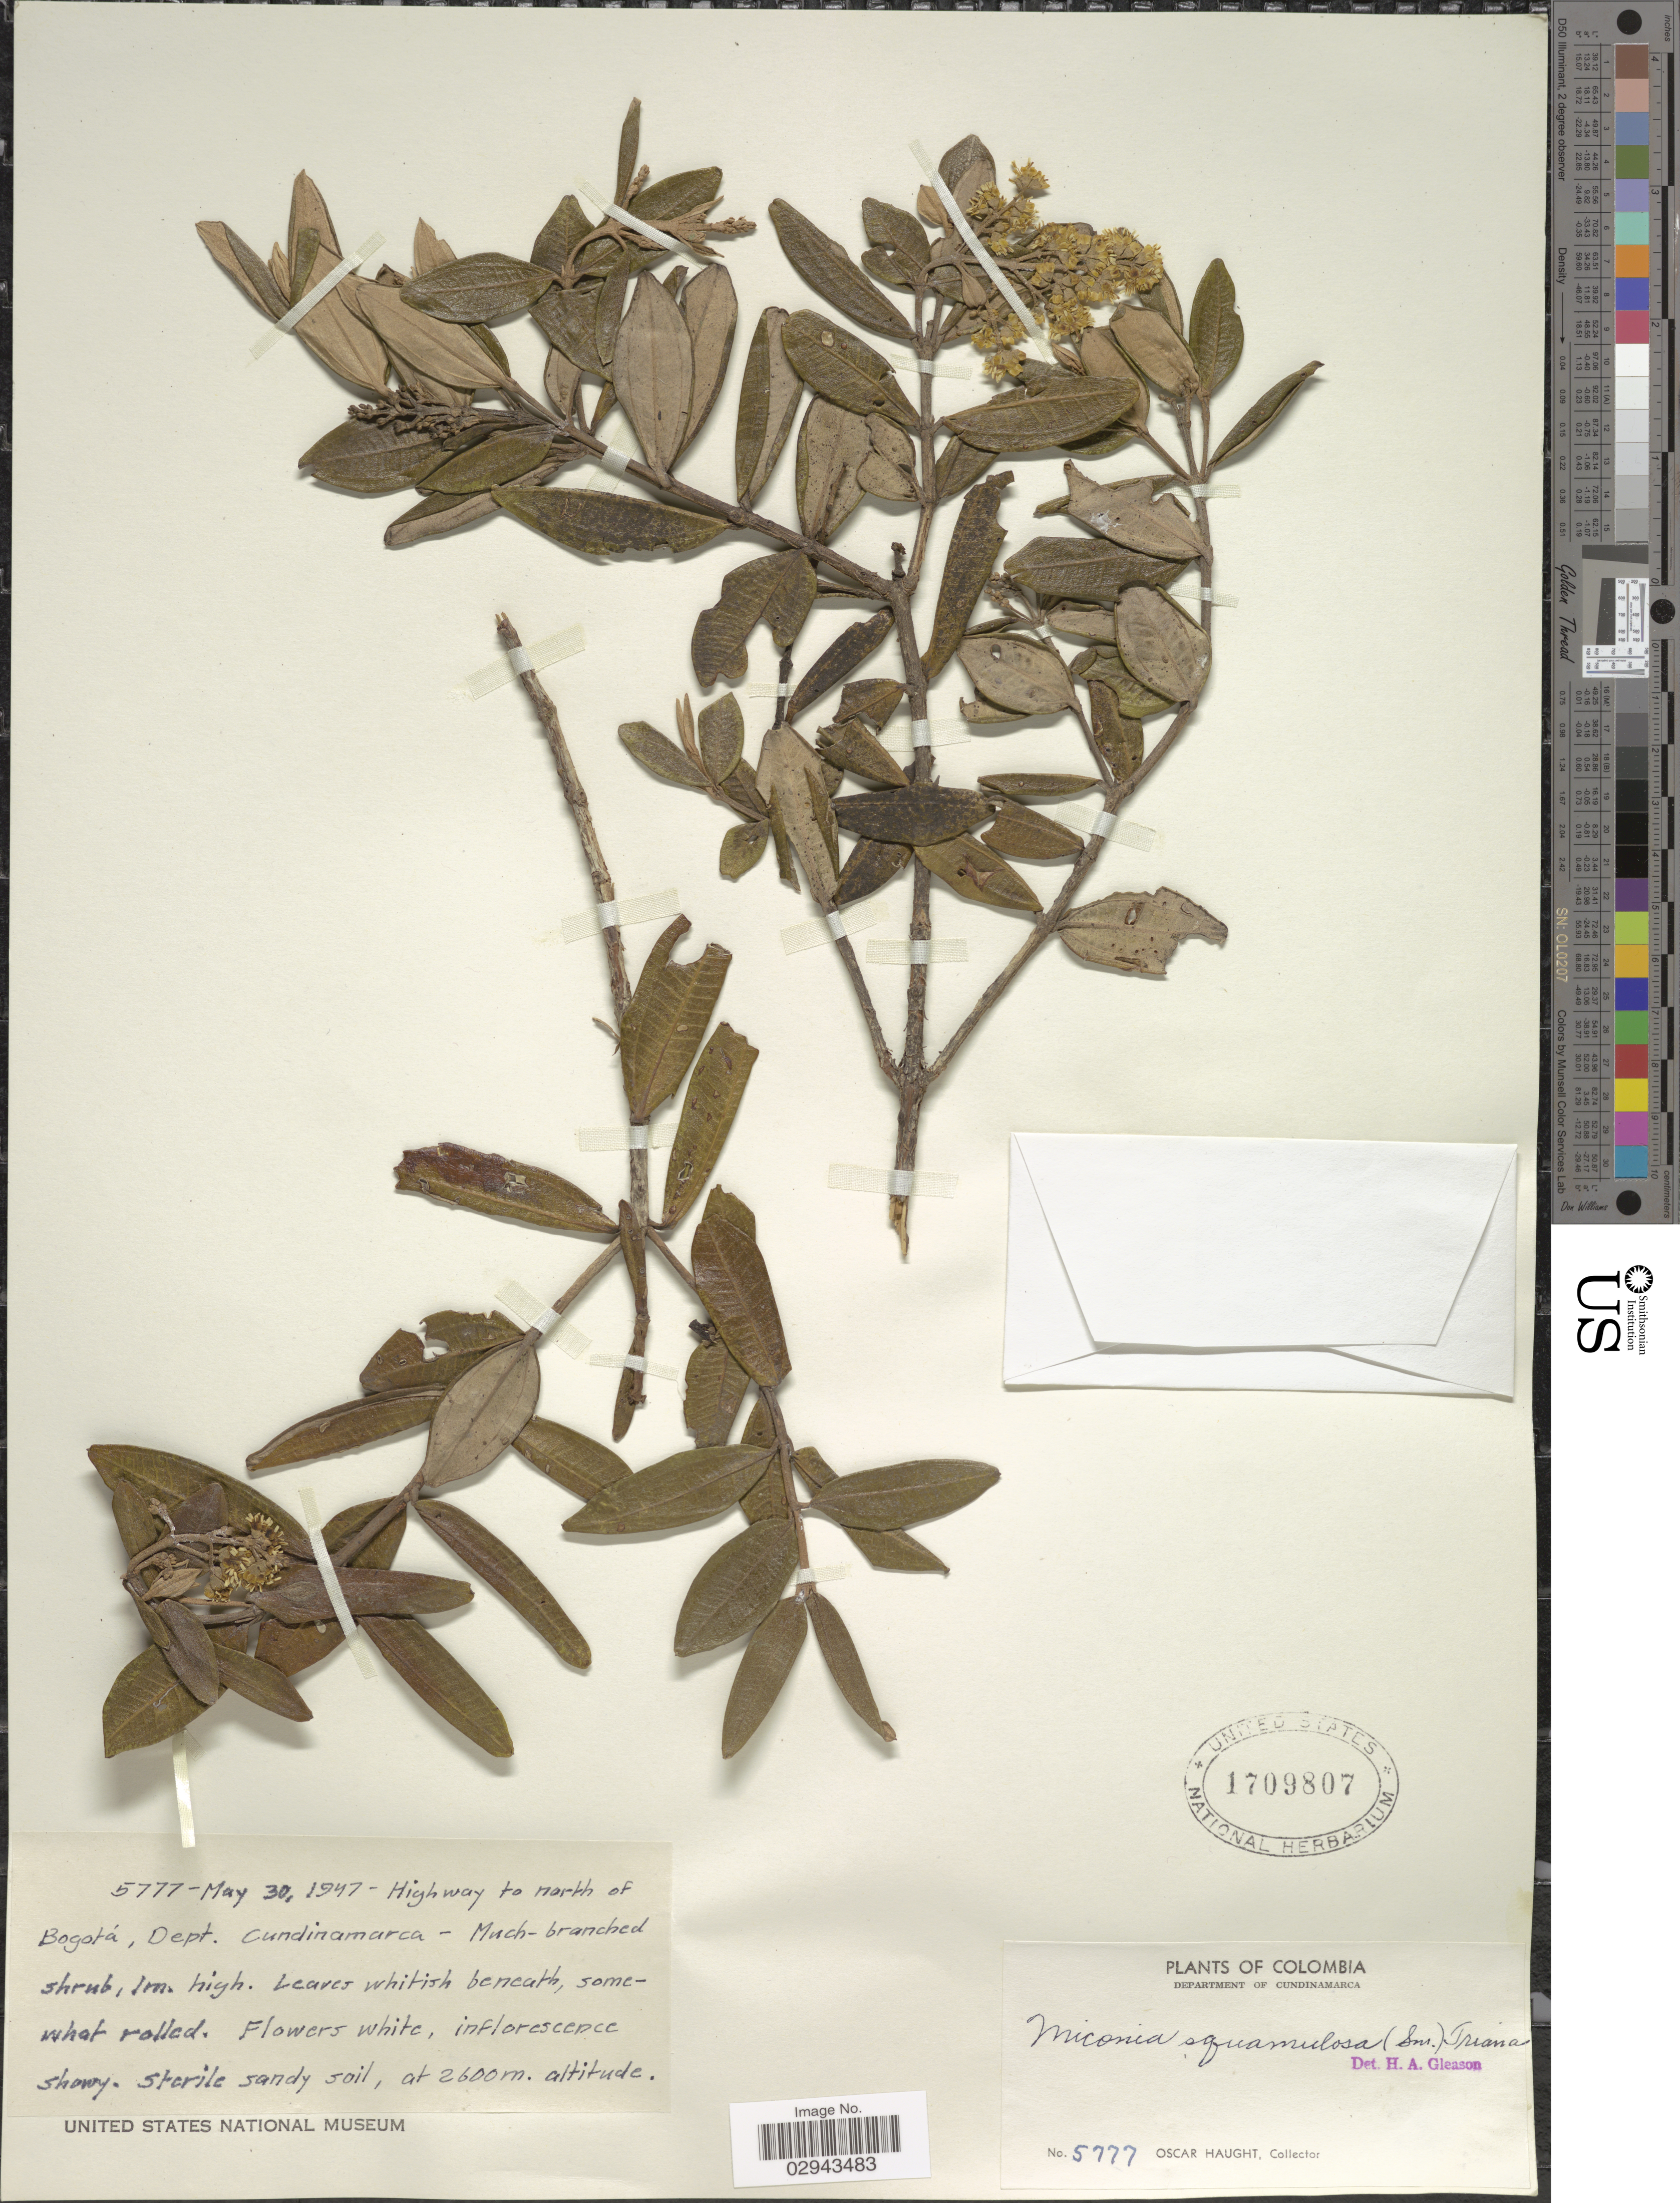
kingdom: Plantae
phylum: Tracheophyta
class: Magnoliopsida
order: Myrtales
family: Melastomataceae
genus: Miconia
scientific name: Miconia squamulosa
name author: (Sm.) Triana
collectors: O. L. Haught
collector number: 5777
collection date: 1947-05-30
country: Colombia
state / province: Cundinamarca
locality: Department of Cundinamarca. Highway to north of Bogotá.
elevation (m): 2600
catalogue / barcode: US 1709807